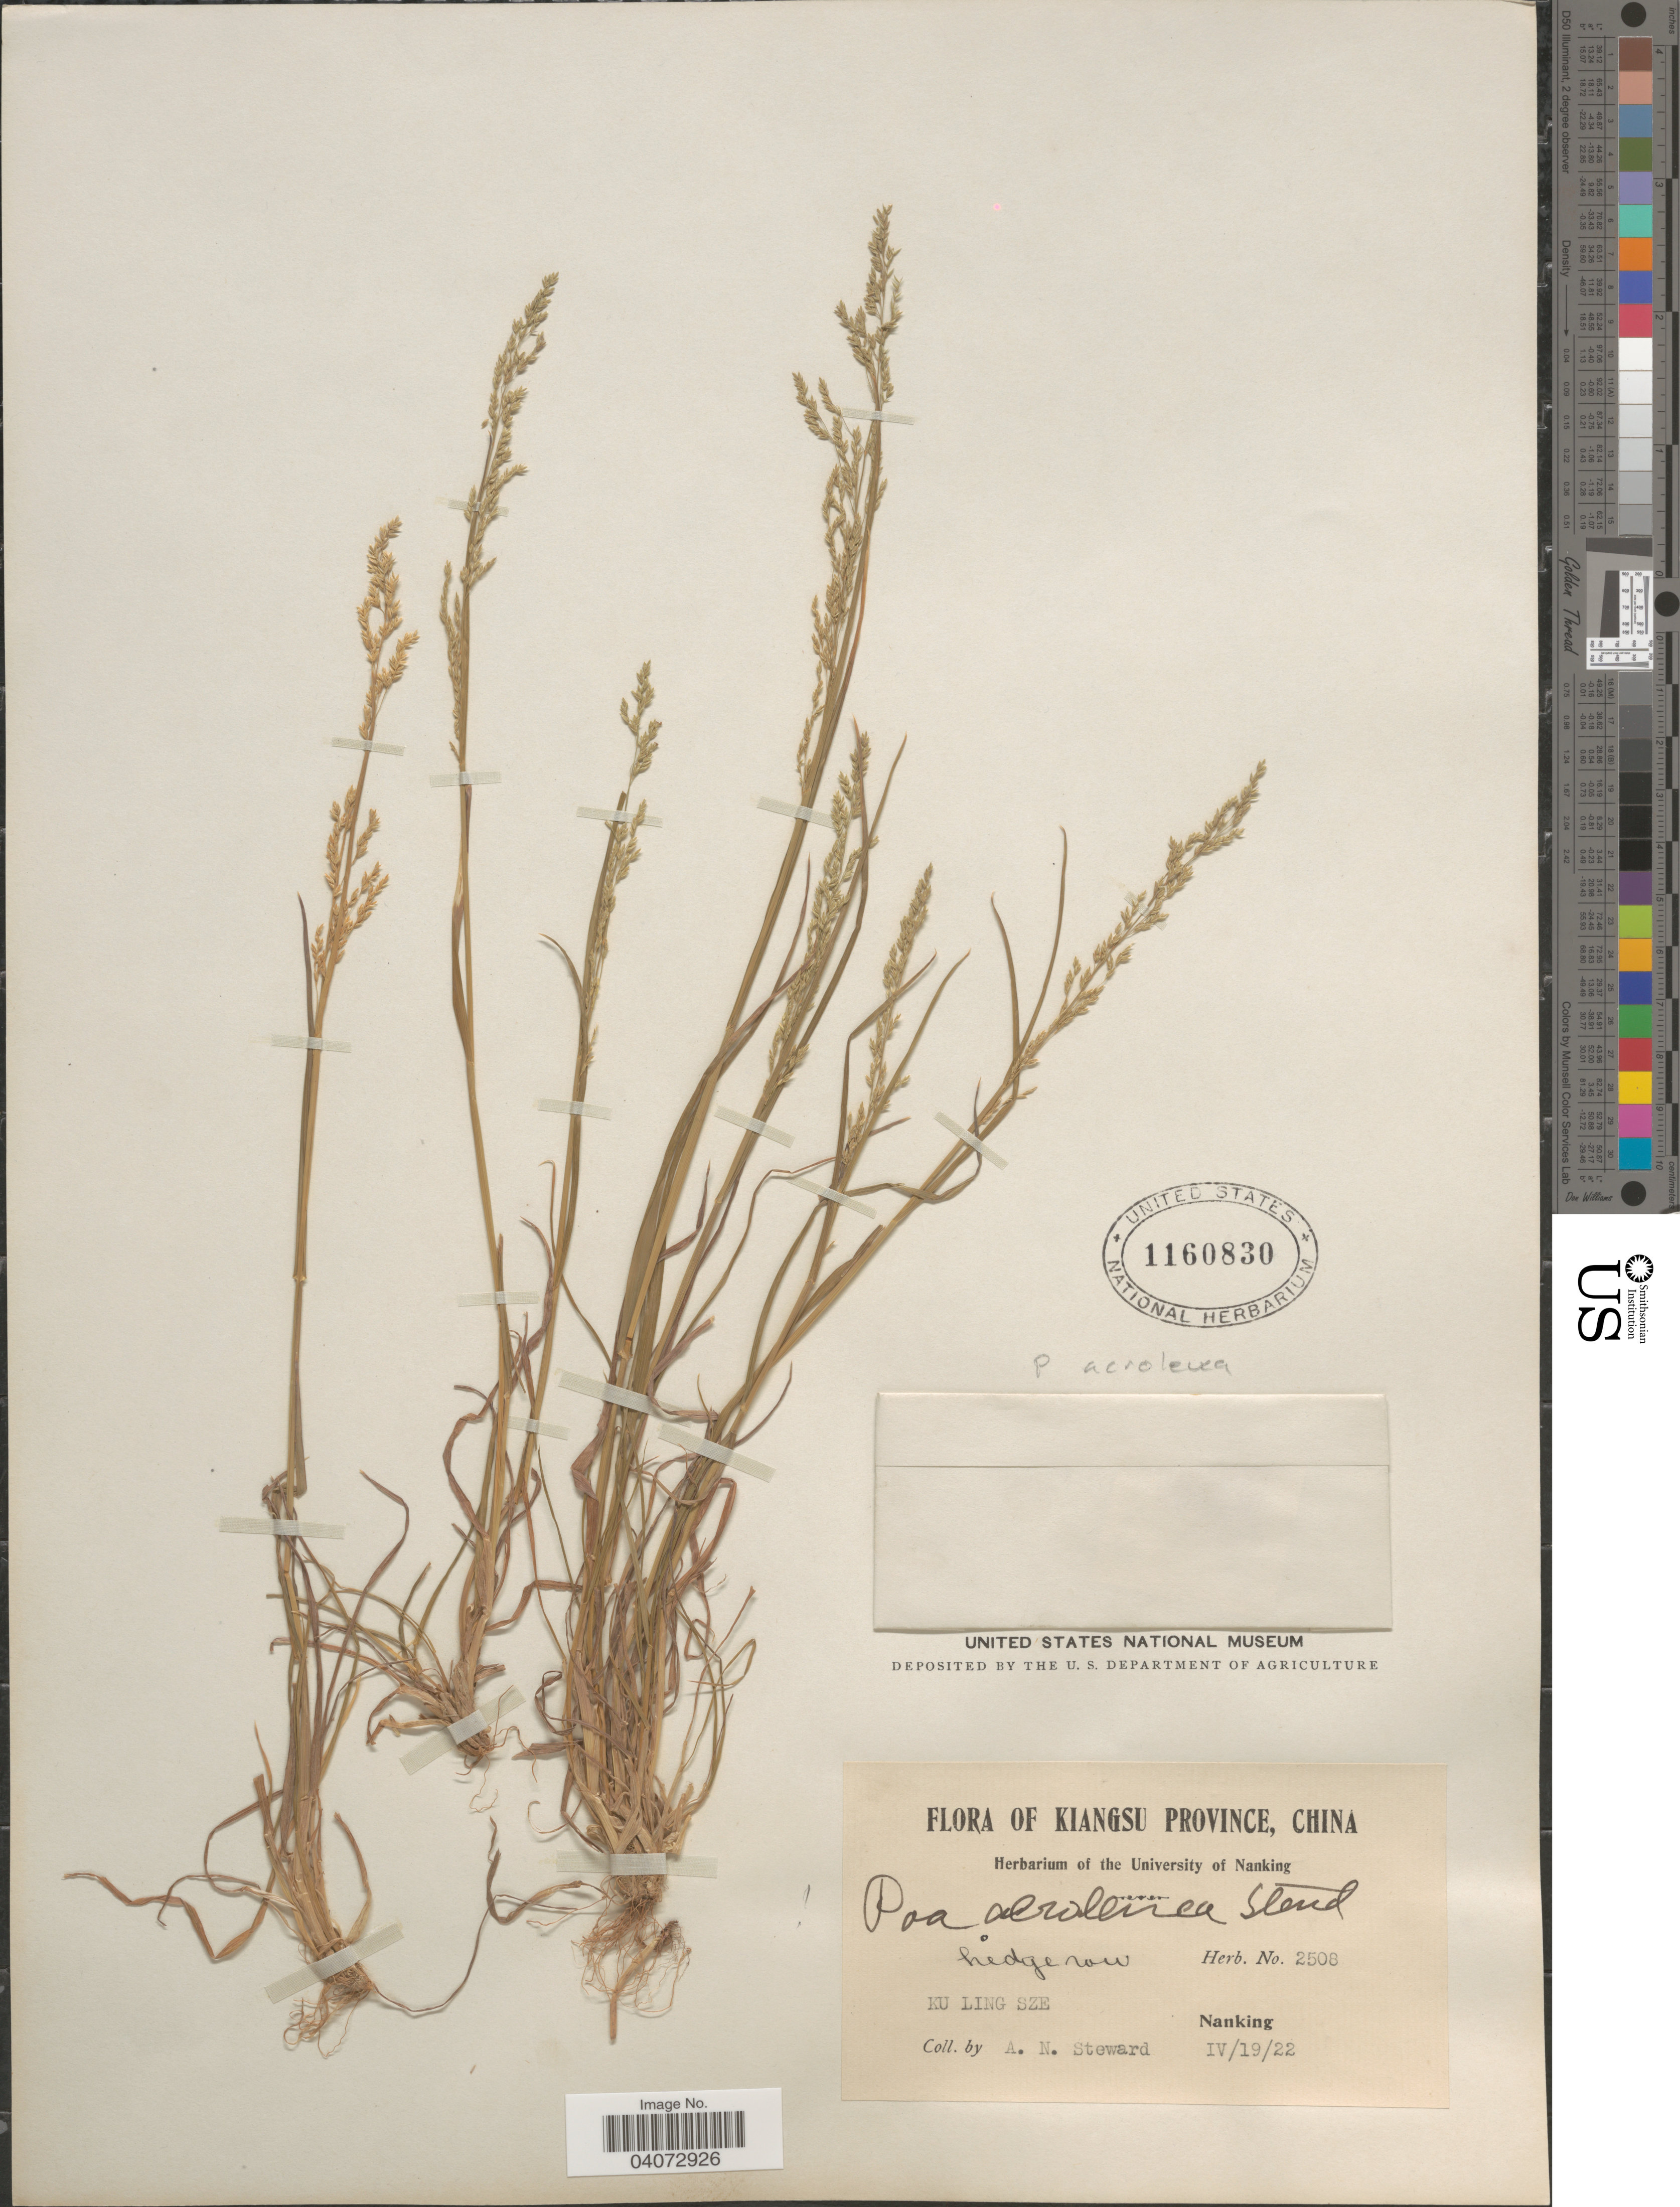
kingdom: Plantae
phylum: Tracheophyta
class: Liliopsida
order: Poales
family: Poaceae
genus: Poa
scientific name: Poa acroleuca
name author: Steud.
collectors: A. N. Steward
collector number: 2508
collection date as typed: Transcribed d/m/y: 19/4/22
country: China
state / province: Jiangsu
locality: Kiangsu Province. Ku Ling Sze. Nanking.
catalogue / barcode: US 1160830